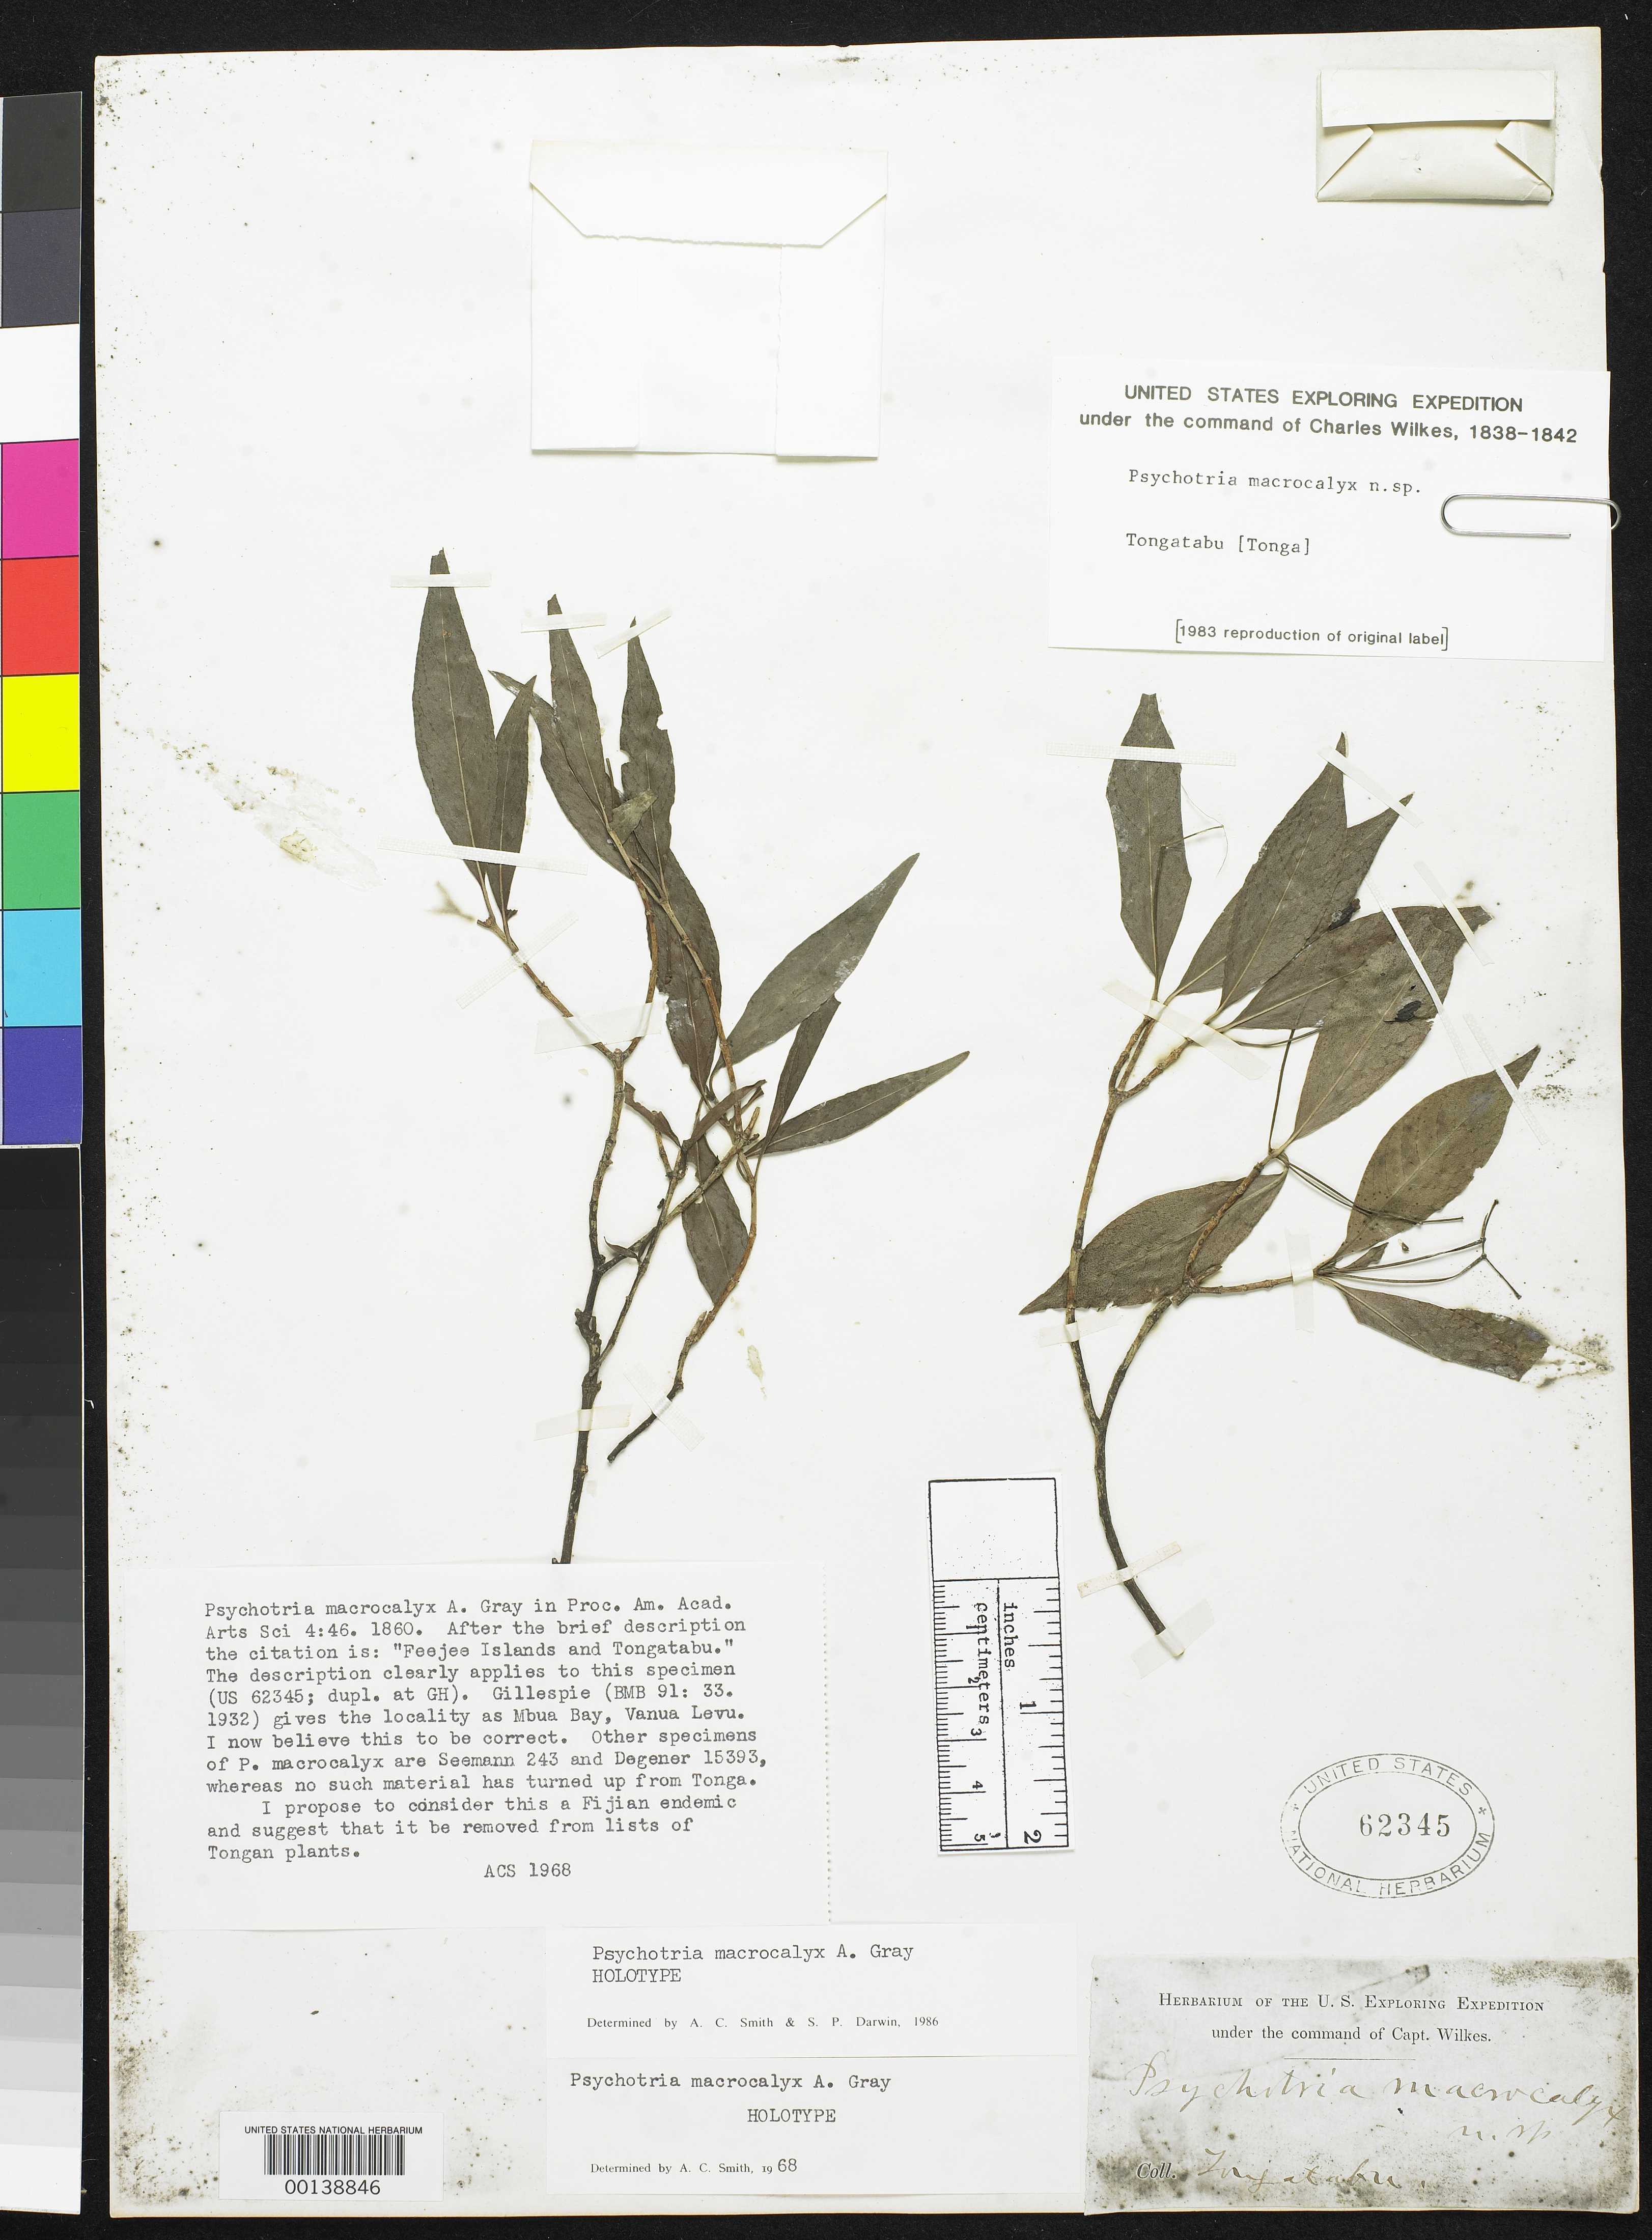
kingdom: Plantae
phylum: Tracheophyta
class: Magnoliopsida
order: Gentianales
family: Rubiaceae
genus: Psychotria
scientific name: Psychotria macrocalyx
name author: A. Gray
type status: Type Collection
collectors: Wilkes Explor. Exped.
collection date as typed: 1838 to -- --- 1842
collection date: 1838/1842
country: Fiji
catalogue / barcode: US 62345